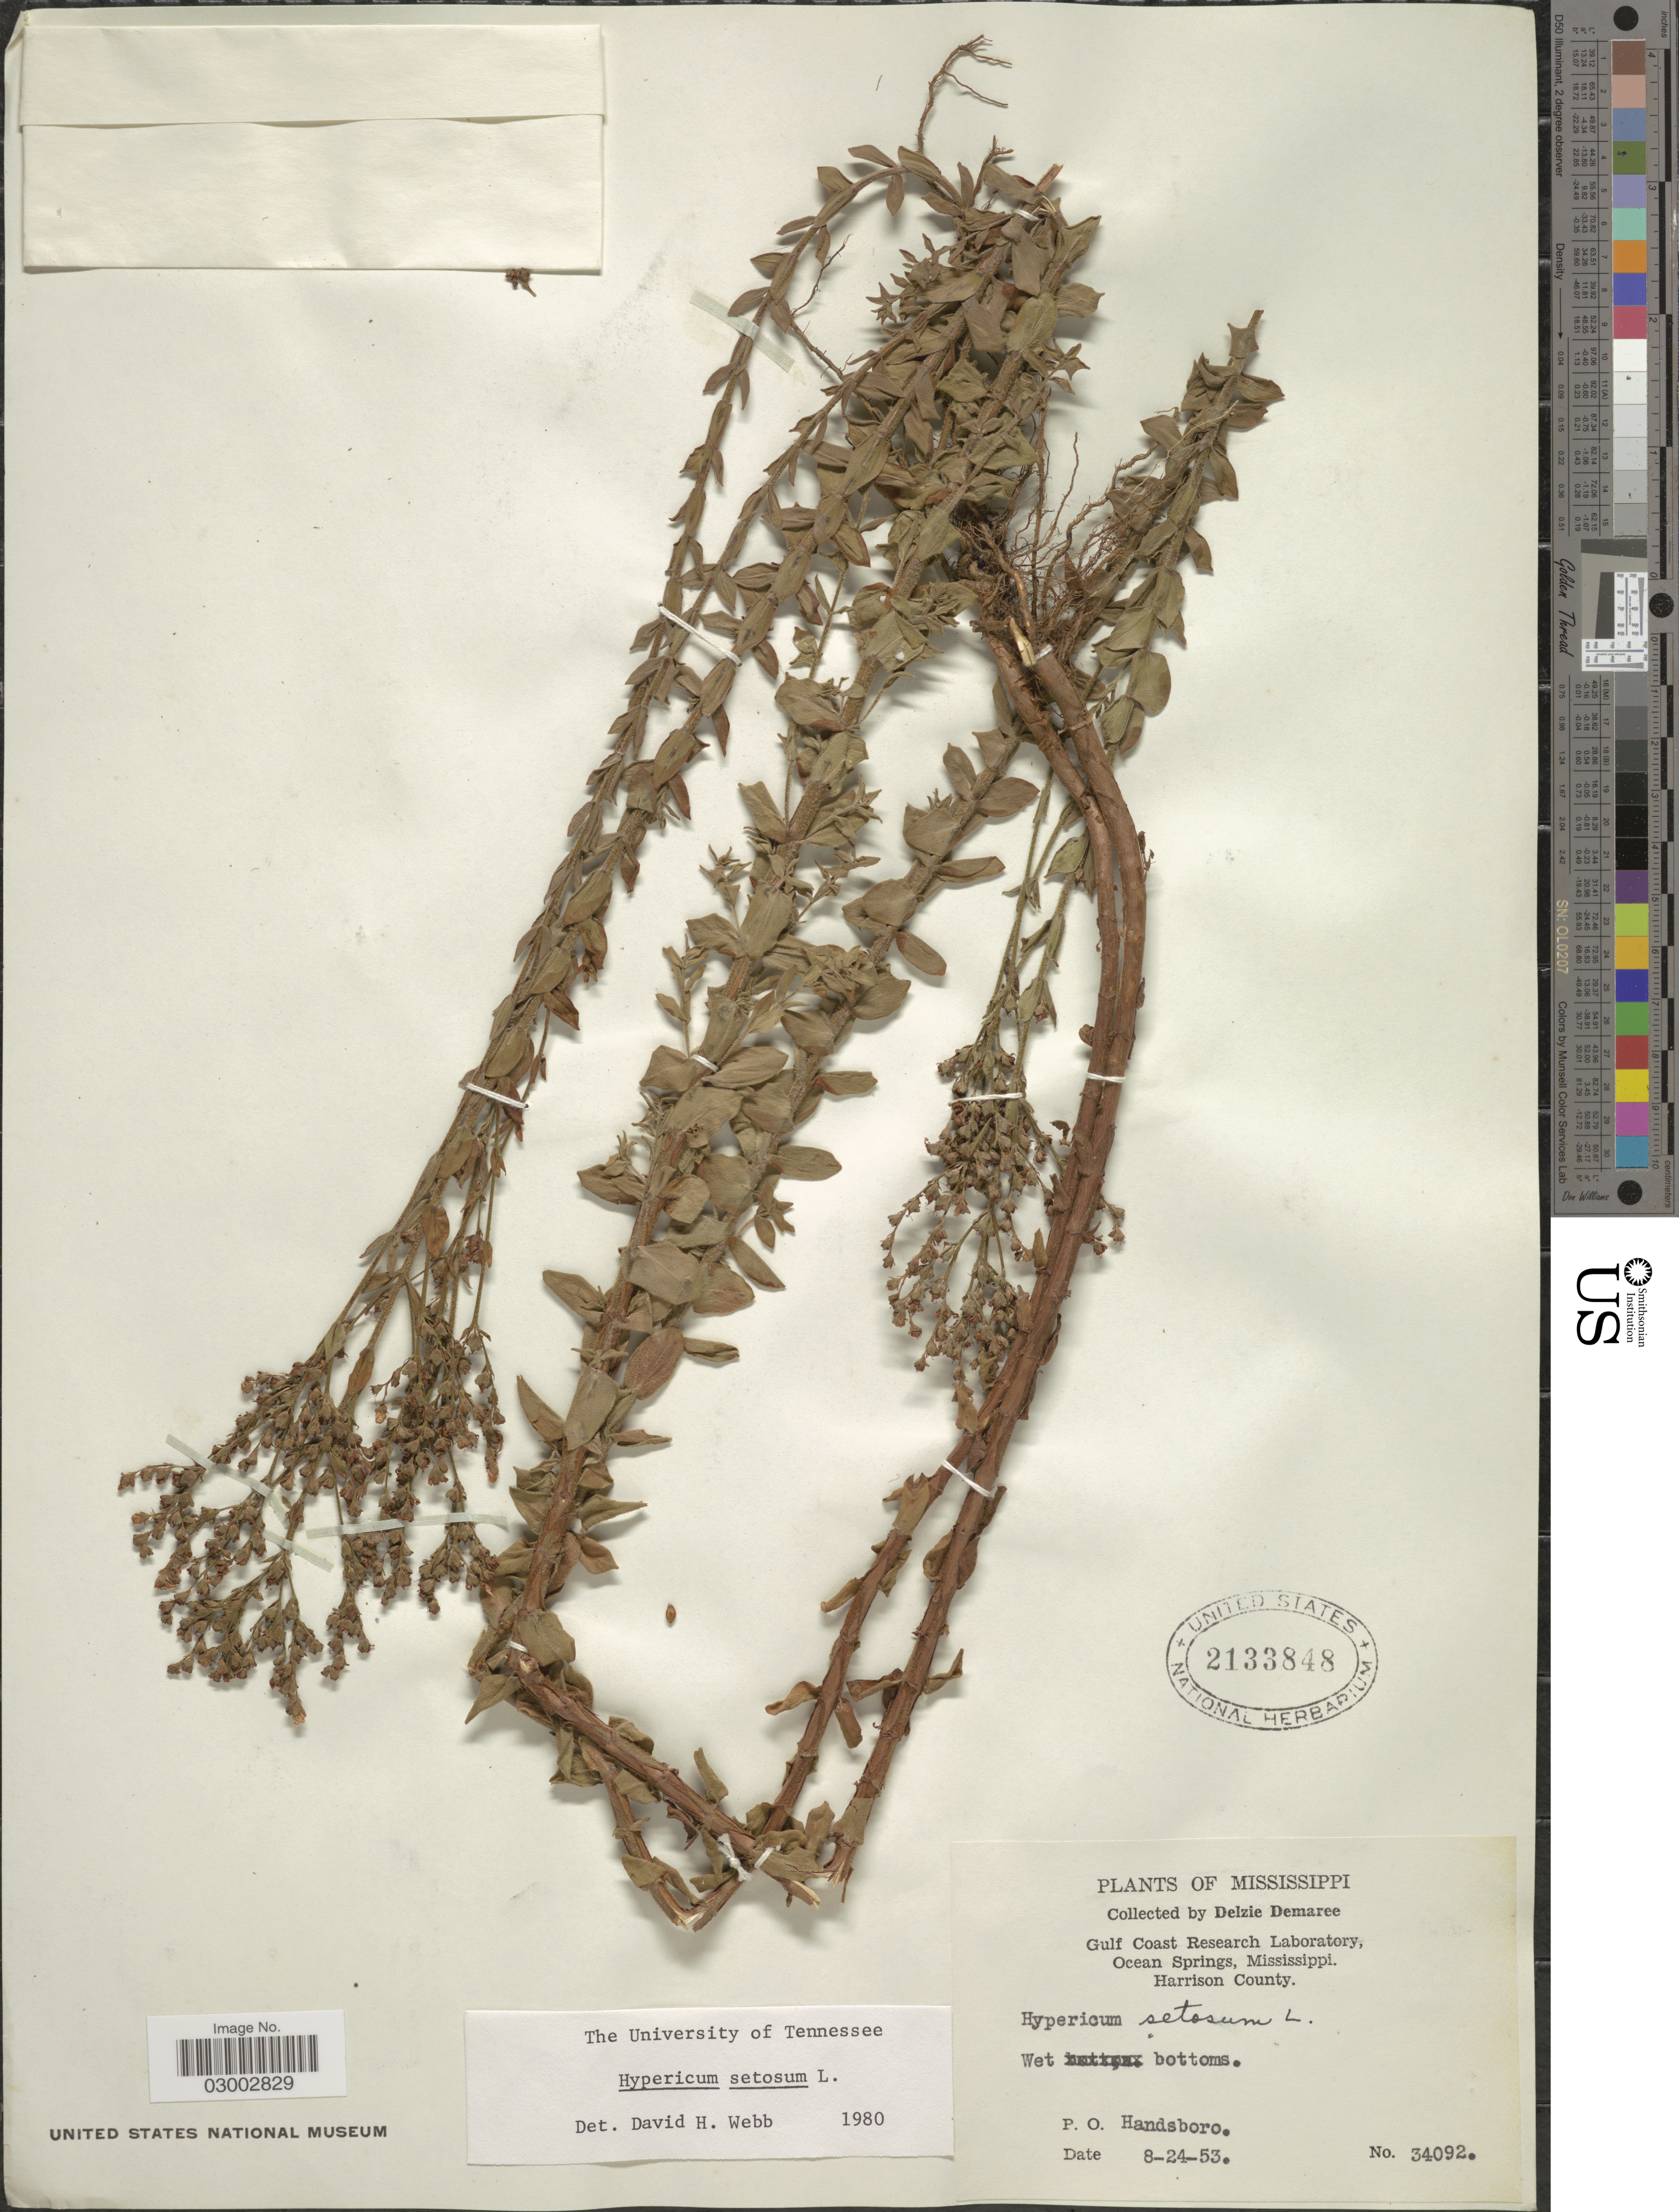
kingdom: Plantae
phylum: Tracheophyta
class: Magnoliopsida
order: Malpighiales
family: Hypericaceae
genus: Hypericum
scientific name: Hypericum setosum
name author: L.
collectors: D. Demaree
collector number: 34092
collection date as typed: Transcribed d/m/y: 24/8/53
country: United States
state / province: Mississippi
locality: Harrison County, P. O. Handsboro.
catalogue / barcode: US 2133848